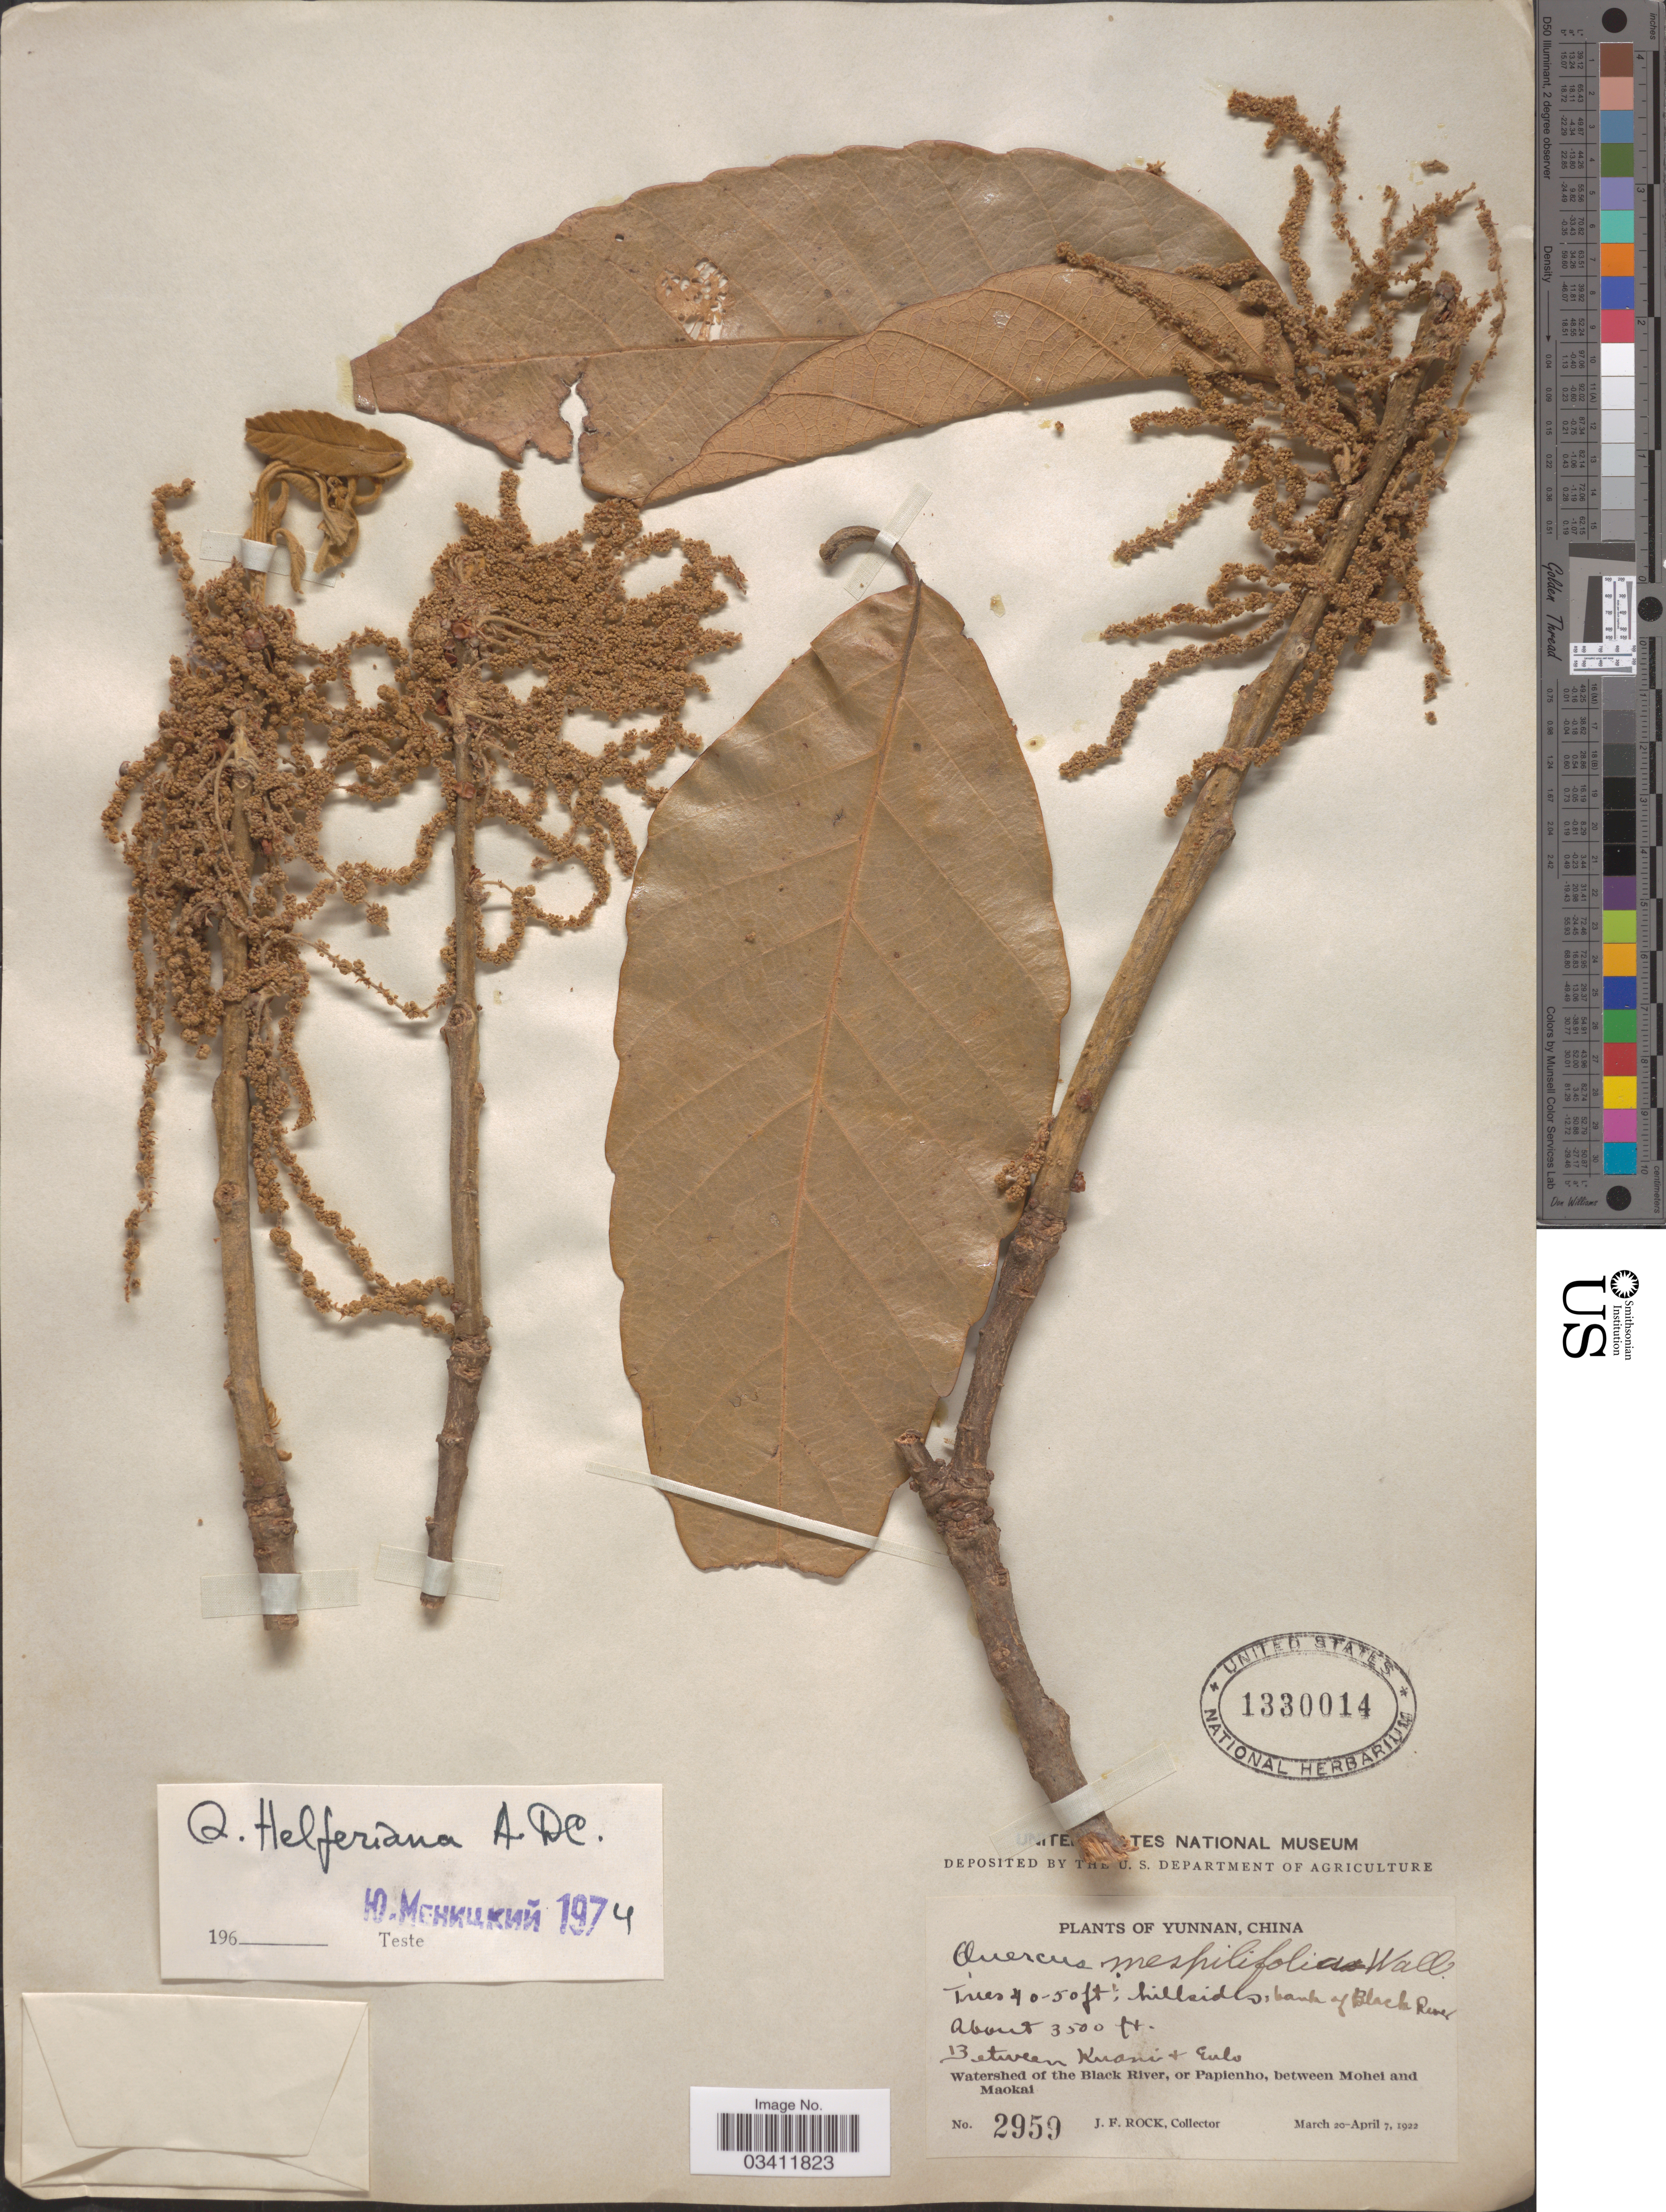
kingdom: Plantae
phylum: Tracheophyta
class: Magnoliopsida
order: Fagales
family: Fagaceae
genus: Quercus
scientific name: Quercus helferiana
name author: A. DC.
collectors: J. Rock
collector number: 2959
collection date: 1922-03-20/1922-04-07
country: China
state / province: Yunnan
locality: Between Kuani & Eulo. Watershed of the Black River, or Papienho, between Mohei and Maokai.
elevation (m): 1067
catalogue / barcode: US 1330014